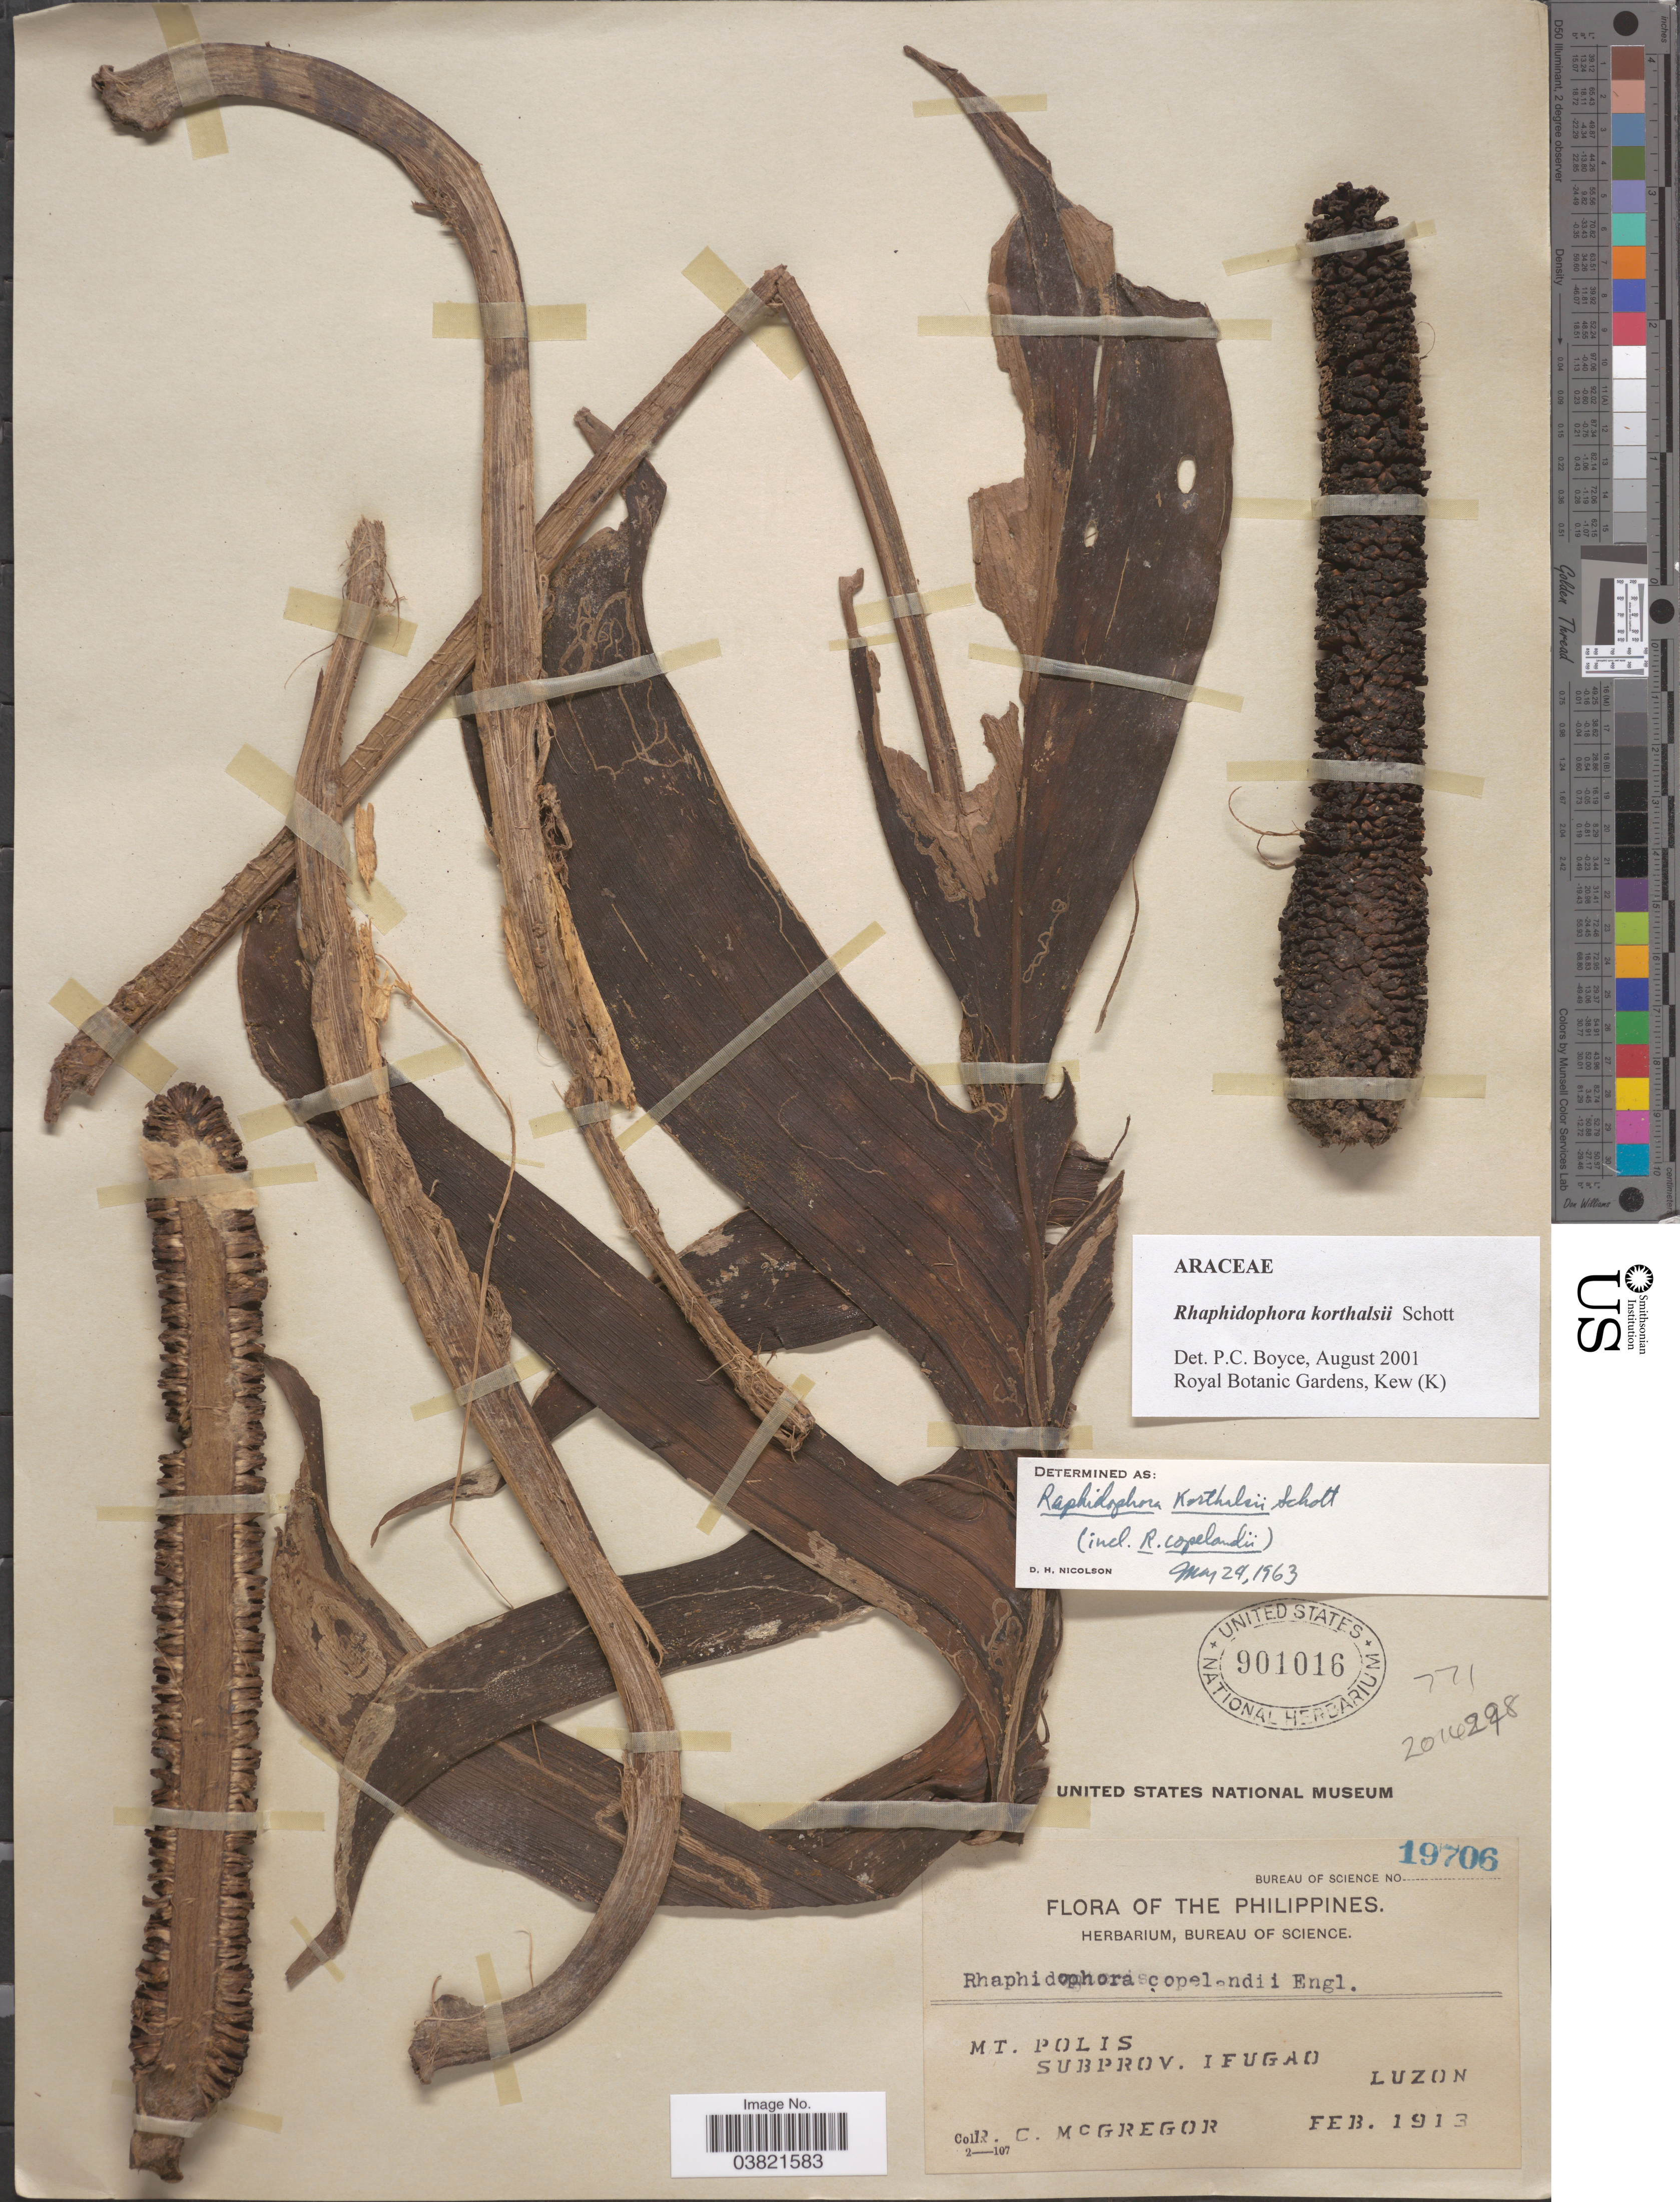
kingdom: Plantae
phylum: Tracheophyta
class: Liliopsida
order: Alismatales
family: Araceae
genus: Rhaphidophora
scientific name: Rhaphidophora korthalsii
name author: Schott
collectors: R. C. McGregor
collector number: Bureau of Science 19706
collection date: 1913-02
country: Philippines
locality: Mt. Polis. Subprov. Ifugao. Luzon.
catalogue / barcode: US 901016